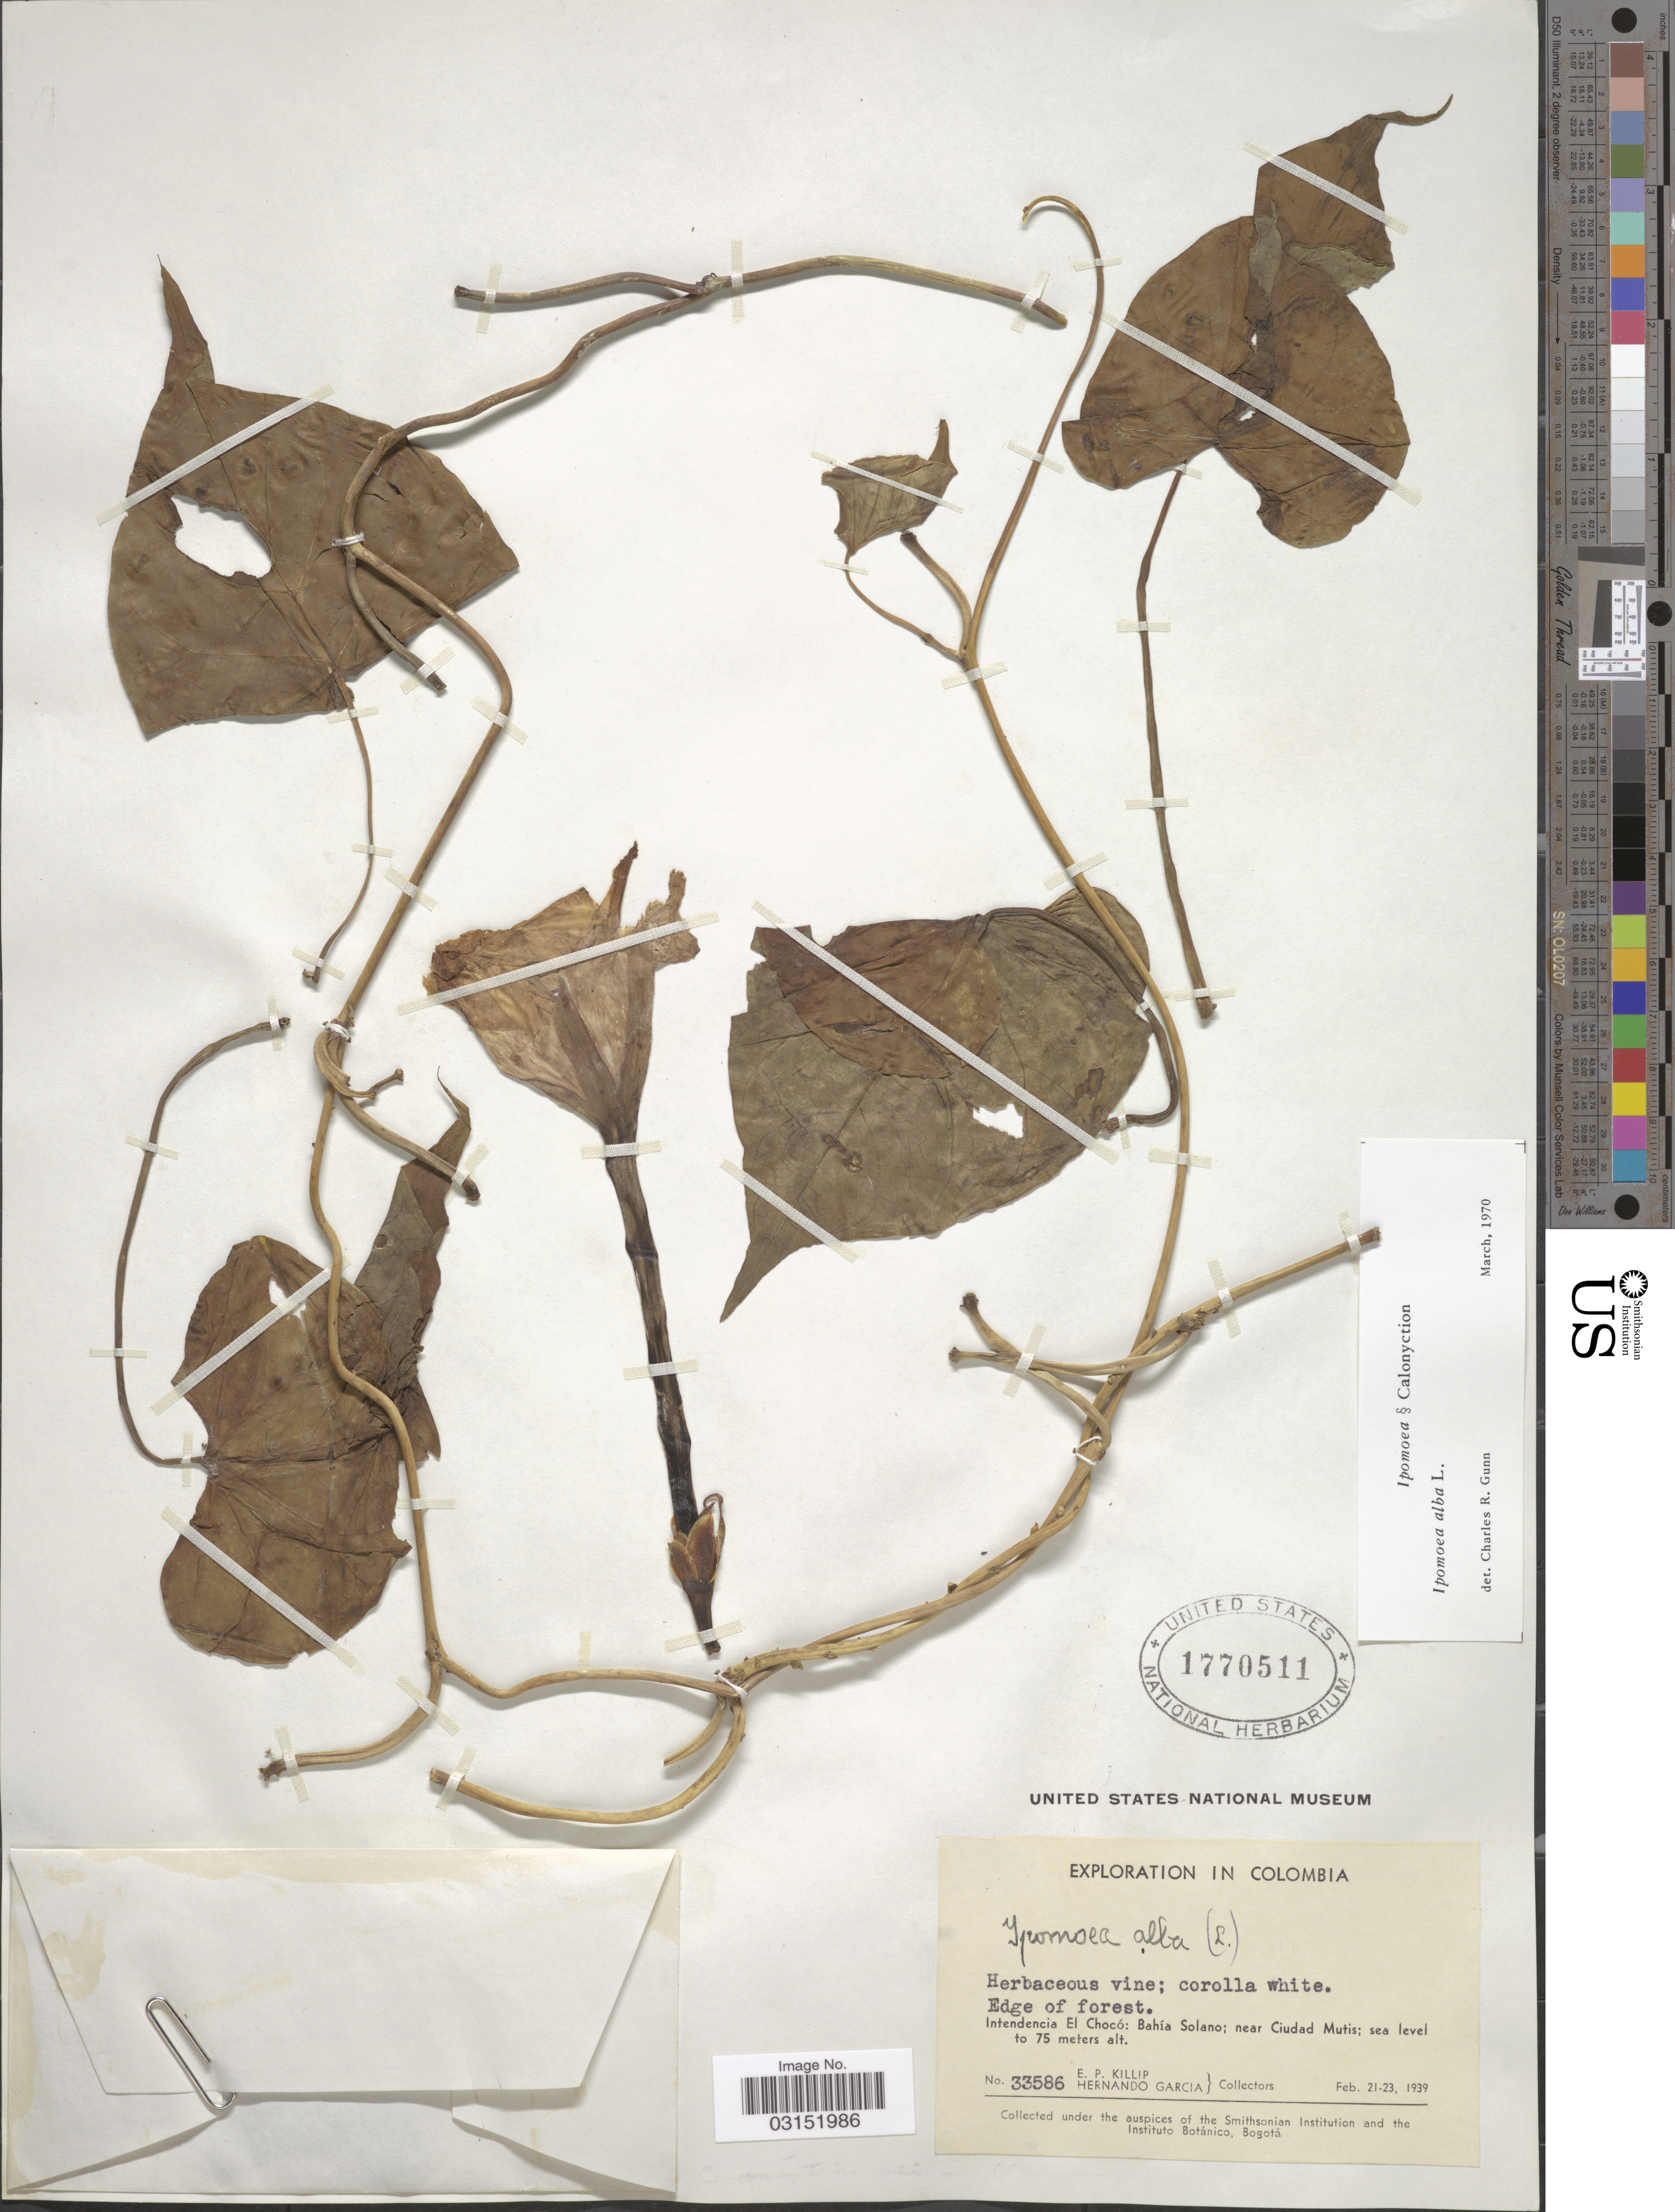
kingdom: Plantae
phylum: Tracheophyta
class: Magnoliopsida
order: Solanales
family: Convolvulaceae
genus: Ipomoea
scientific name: Ipomoea alba L.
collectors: E. P. Killip & H. Garcia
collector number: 33586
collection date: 1939-02-21/1939-02-23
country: Colombia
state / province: Chocó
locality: Intendencia El Chocó: Bahía Solano; near Ciudad Mutis.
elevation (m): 0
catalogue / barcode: US 1770511